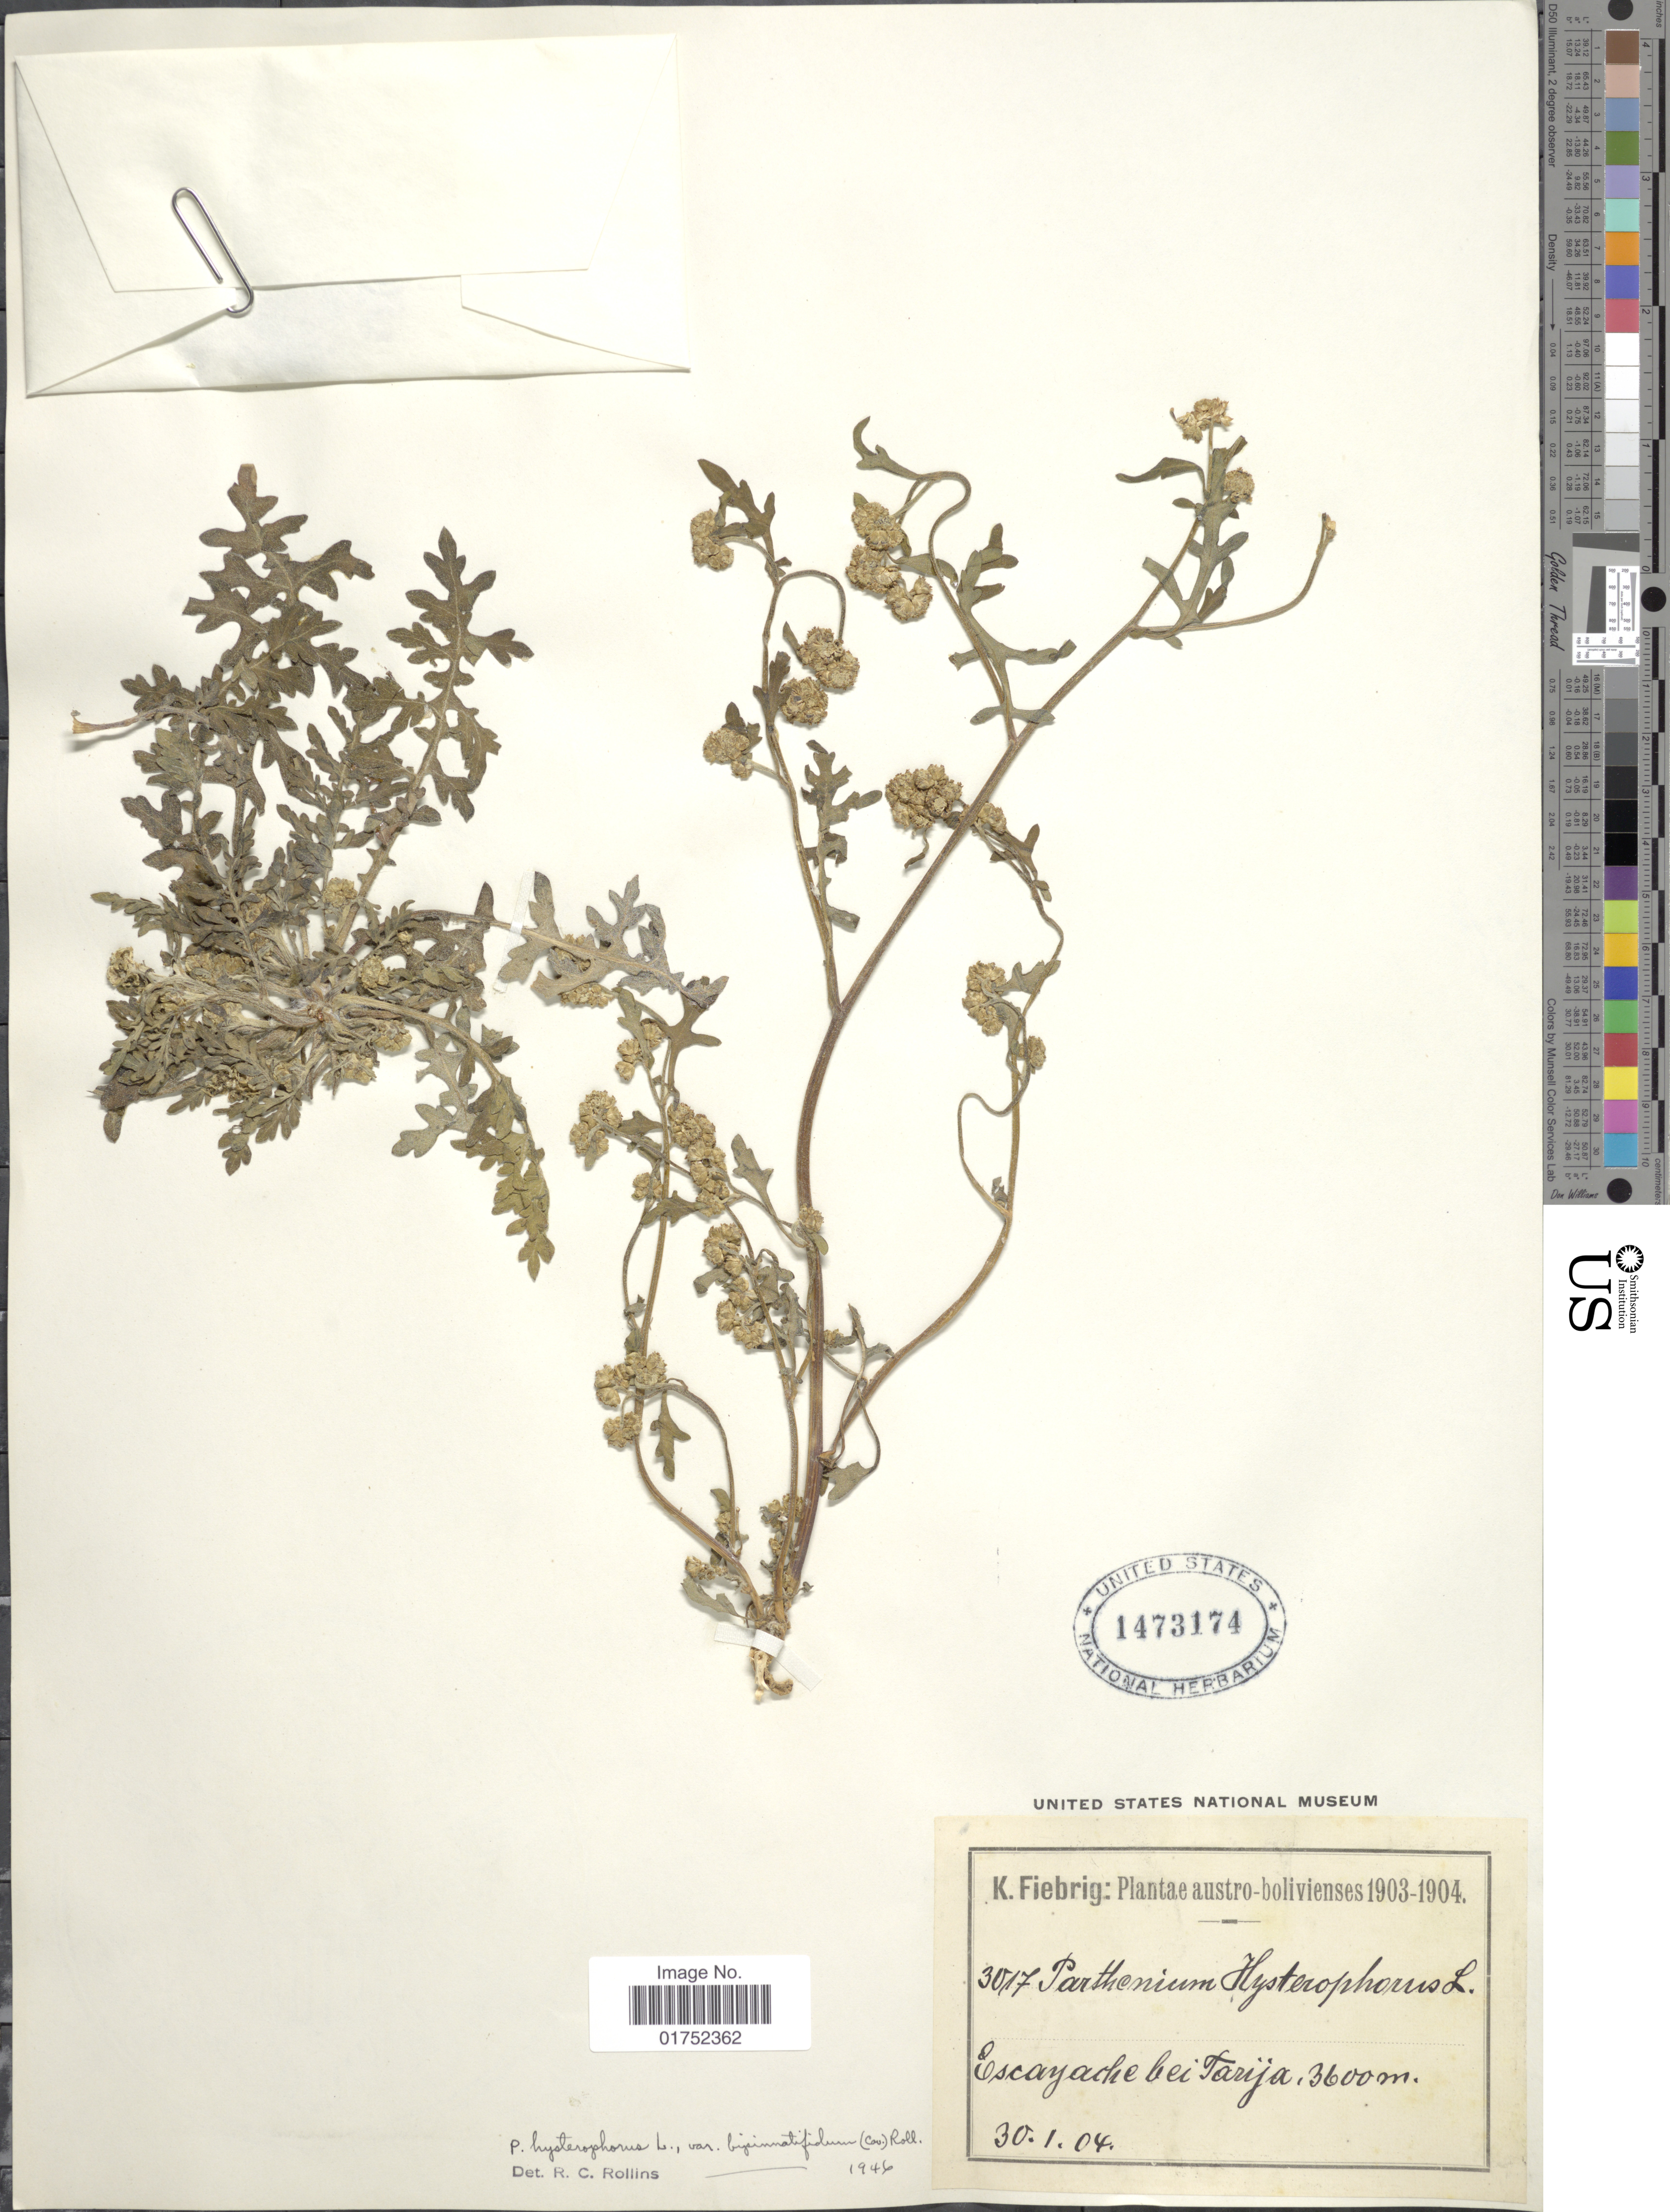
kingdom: Plantae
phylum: Tracheophyta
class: Magnoliopsida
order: Asterales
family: Asteraceae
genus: Parthenium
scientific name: Parthenium hysterophorus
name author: L.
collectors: K. Fiebrig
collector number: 3017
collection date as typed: Transcribed d/m/y: 30/1/04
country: Bolivia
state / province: Tarija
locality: Escayachebei Tarija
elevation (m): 3600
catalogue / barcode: US 1473174